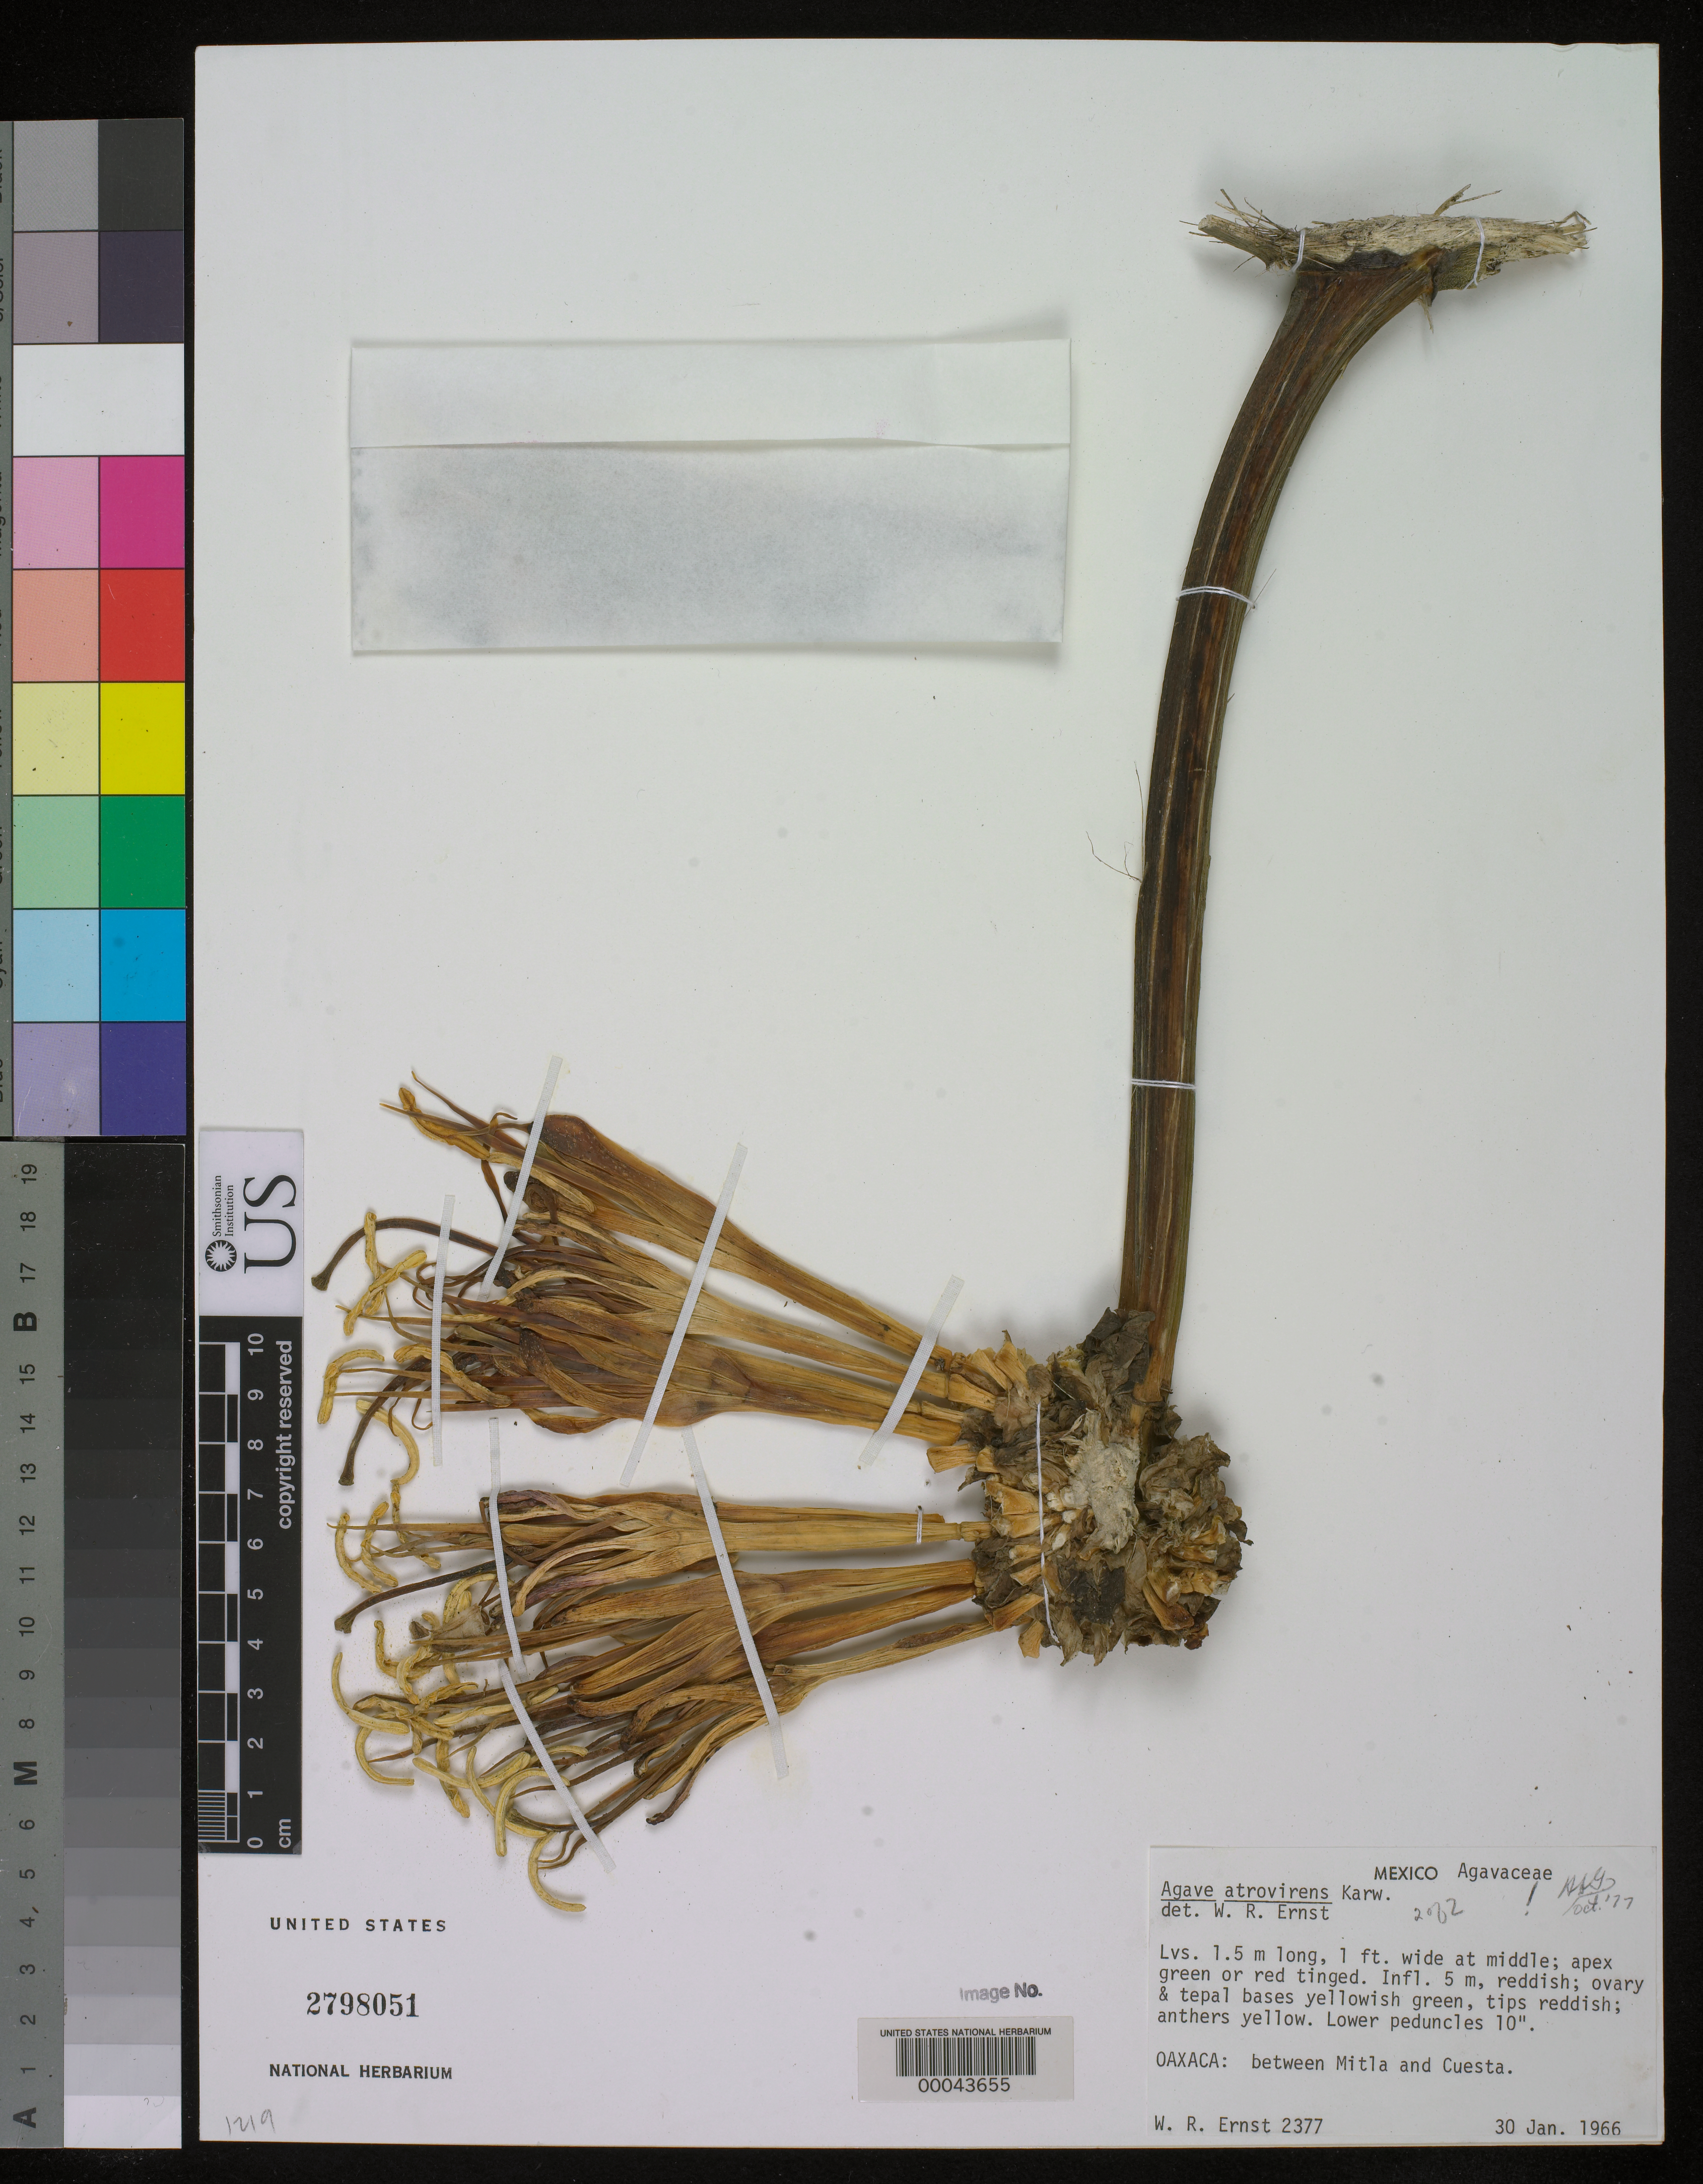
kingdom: Plantae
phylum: Tracheophyta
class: Liliopsida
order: Asparagales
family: Asparagaceae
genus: Agave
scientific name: Agave atrovirens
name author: Karw. in Salm-Dyck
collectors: W. R. Ernst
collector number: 2377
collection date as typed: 30 Jan 1966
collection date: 1966-01-30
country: Mexico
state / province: Oaxaca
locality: Between mitla and cuesta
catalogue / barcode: US 2798051